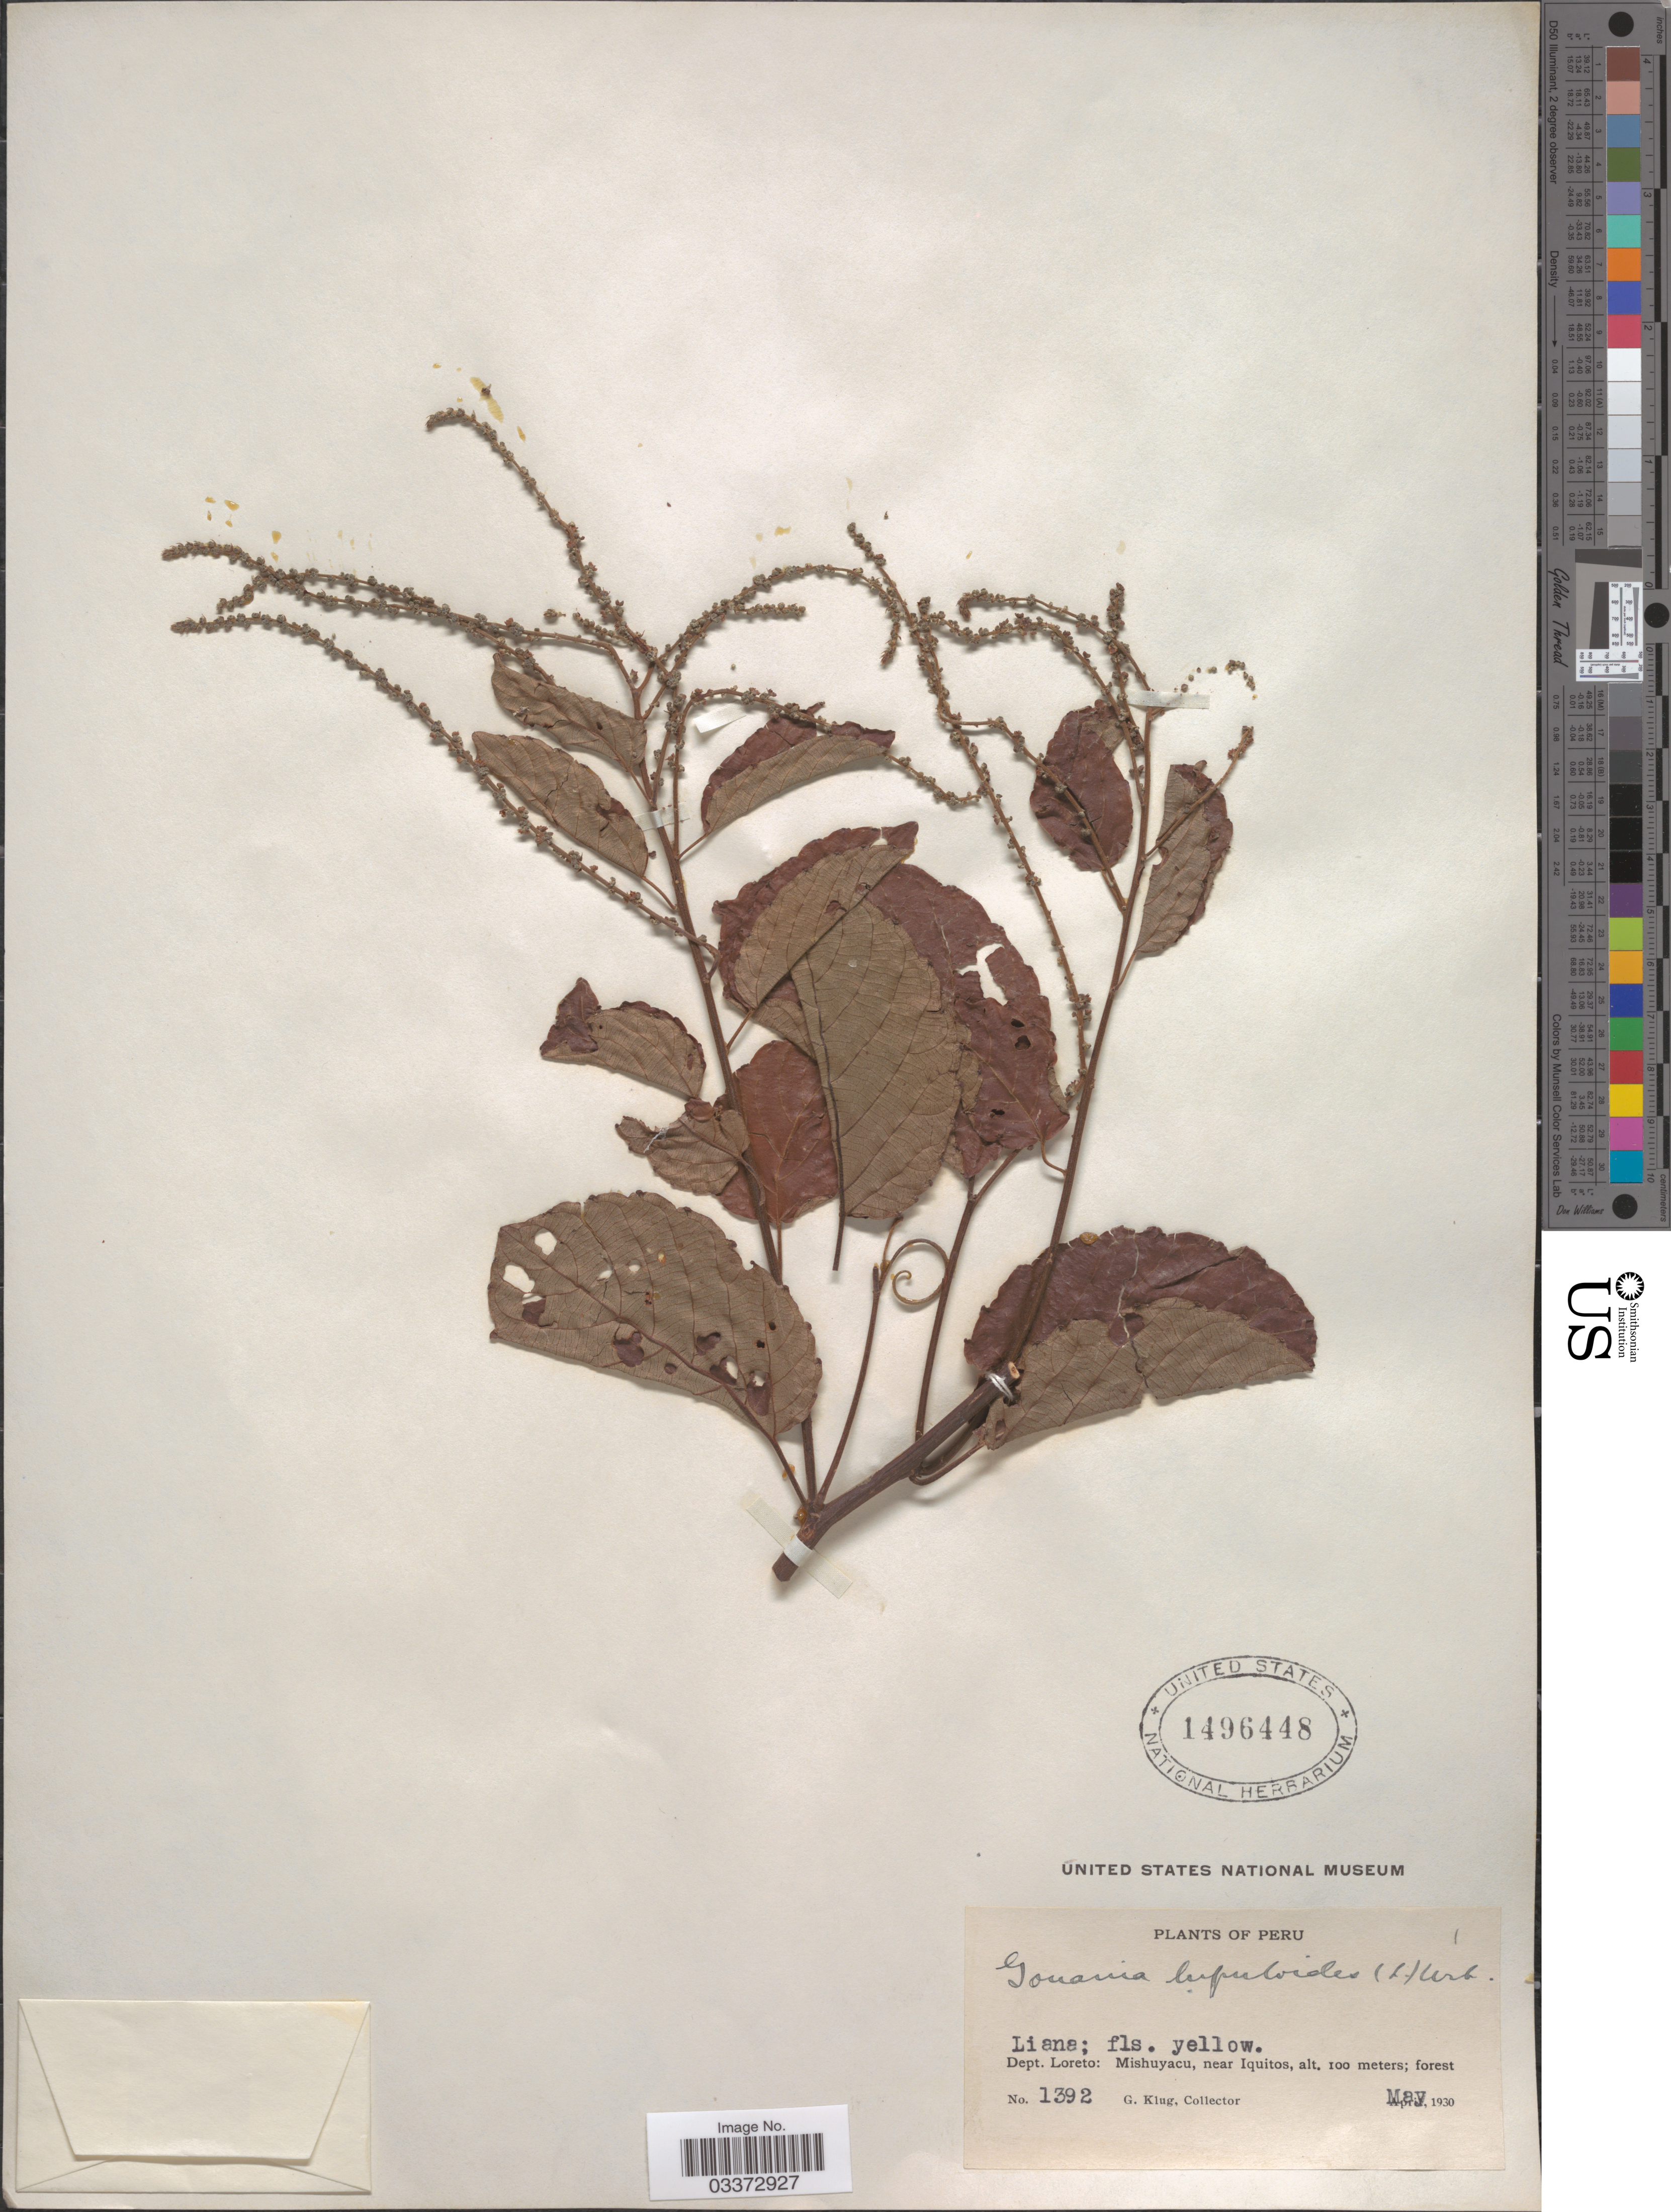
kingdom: Plantae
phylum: Tracheophyta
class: Magnoliopsida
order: Rosales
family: Rhamnaceae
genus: Gouania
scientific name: Gouania alnifolia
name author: Reissek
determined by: Figueira, Mauricio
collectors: G. Klug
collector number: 1392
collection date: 1930-05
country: Peru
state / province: Loreto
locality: Dept. Loreto: Mishuyacu, near Iquitos.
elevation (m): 100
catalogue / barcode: US 1496448